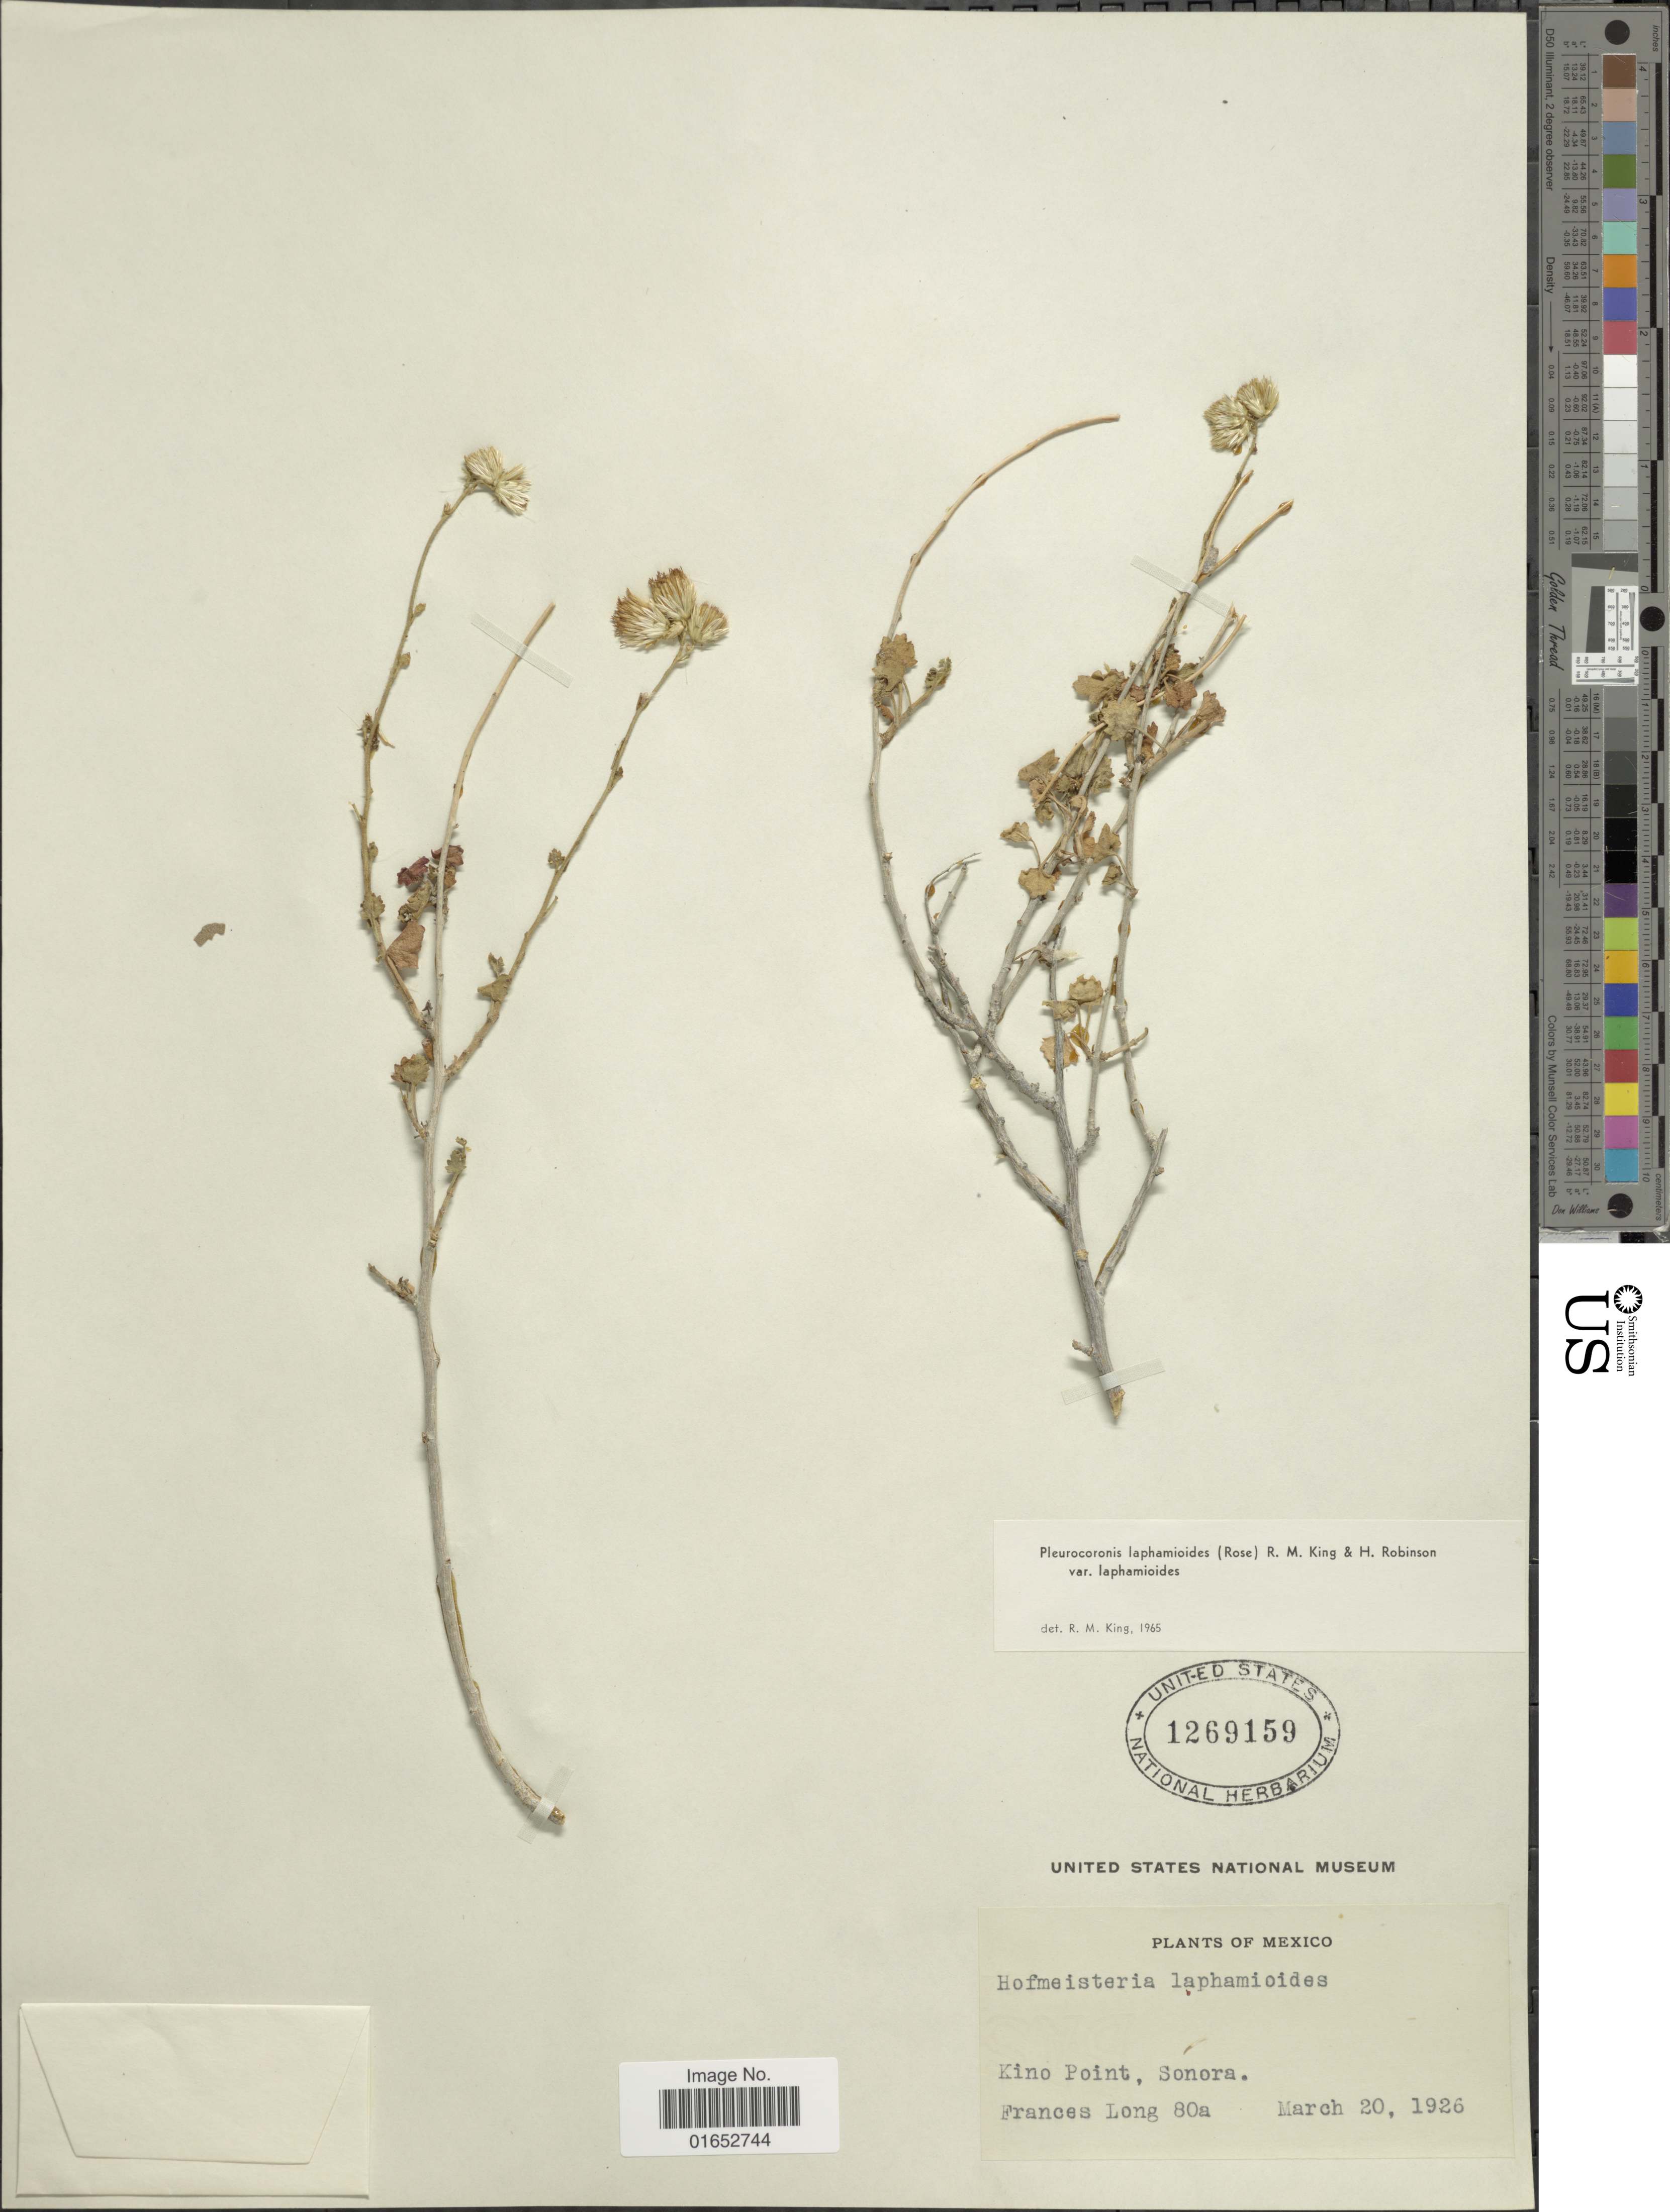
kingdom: Plantae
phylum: Tracheophyta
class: Magnoliopsida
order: Asterales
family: Asteraceae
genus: Pleurocoronis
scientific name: Pleurocoronis laphamioides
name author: (Rose) R.M. King & H. Rob.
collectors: F. Long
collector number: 80a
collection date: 1926-03-20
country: Mexico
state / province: Sonora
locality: Kino Point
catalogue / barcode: US 1269159